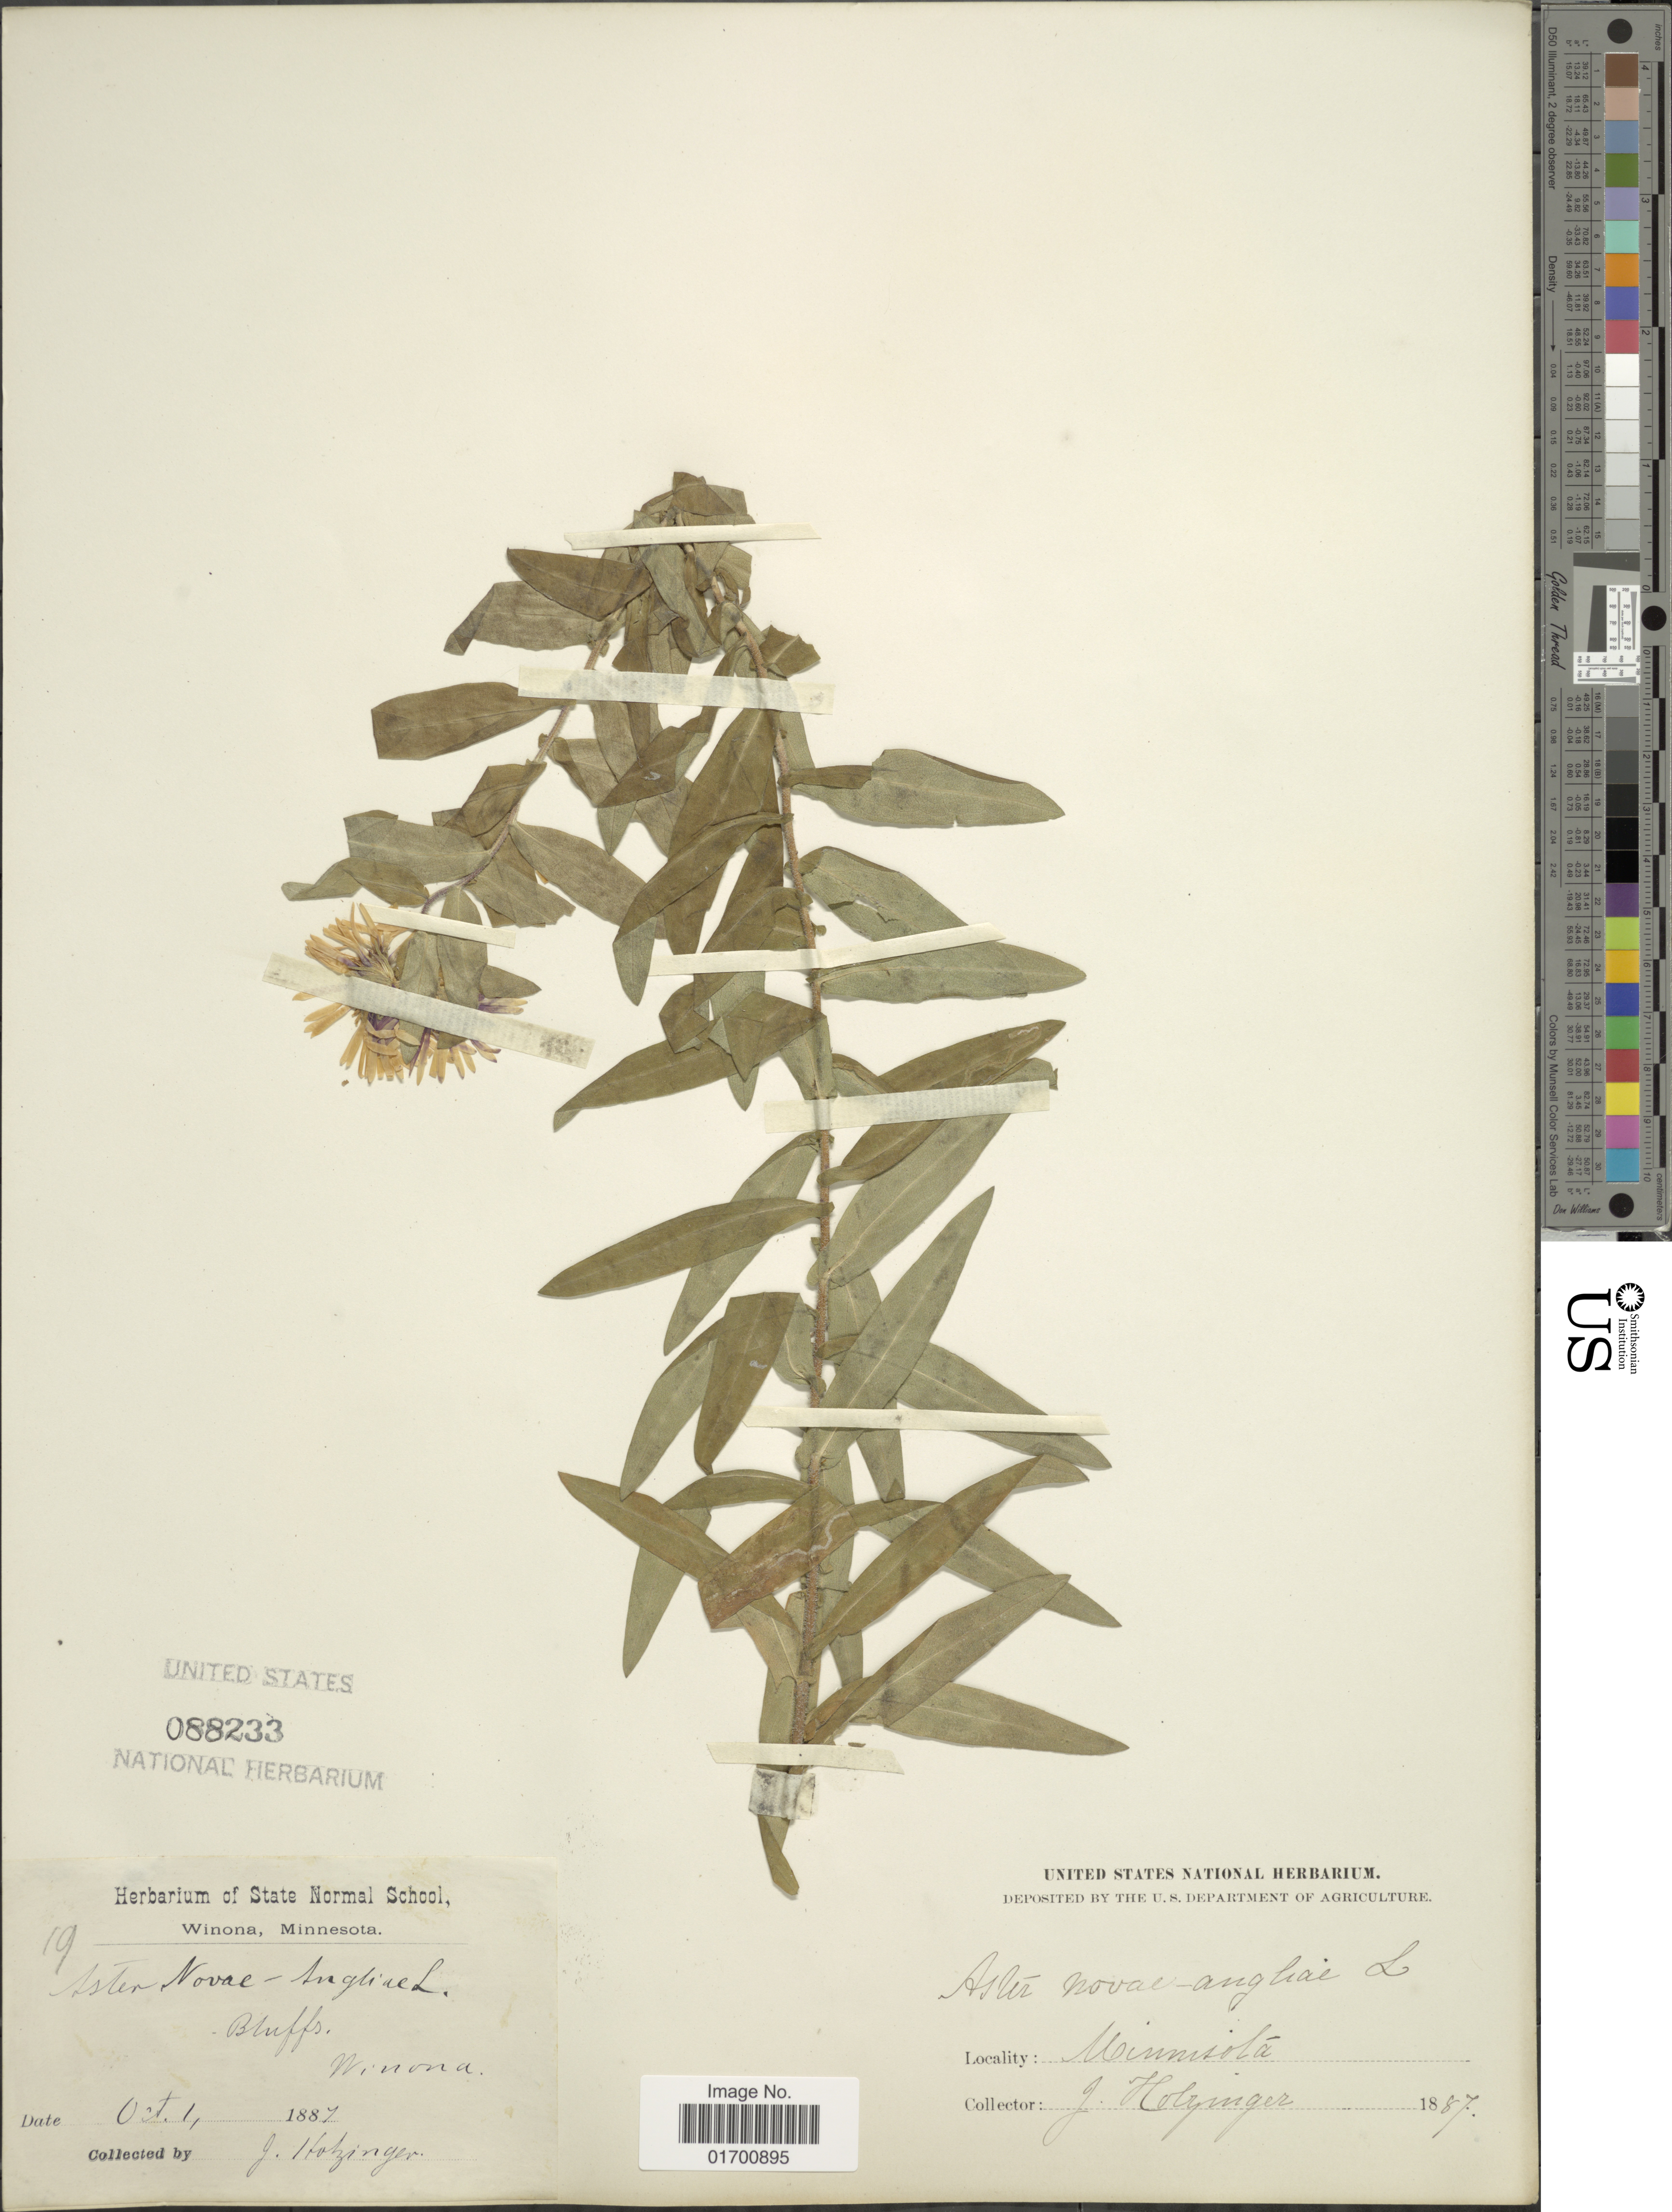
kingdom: Plantae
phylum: Tracheophyta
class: Magnoliopsida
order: Asterales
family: Asteraceae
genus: Symphyotrichum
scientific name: Symphyotrichum novae-angliae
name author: (L.) G.L. Nesom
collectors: J. Holzinger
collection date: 1887-10-01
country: United States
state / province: Minnesota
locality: Bluffs, Winona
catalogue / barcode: US 88233